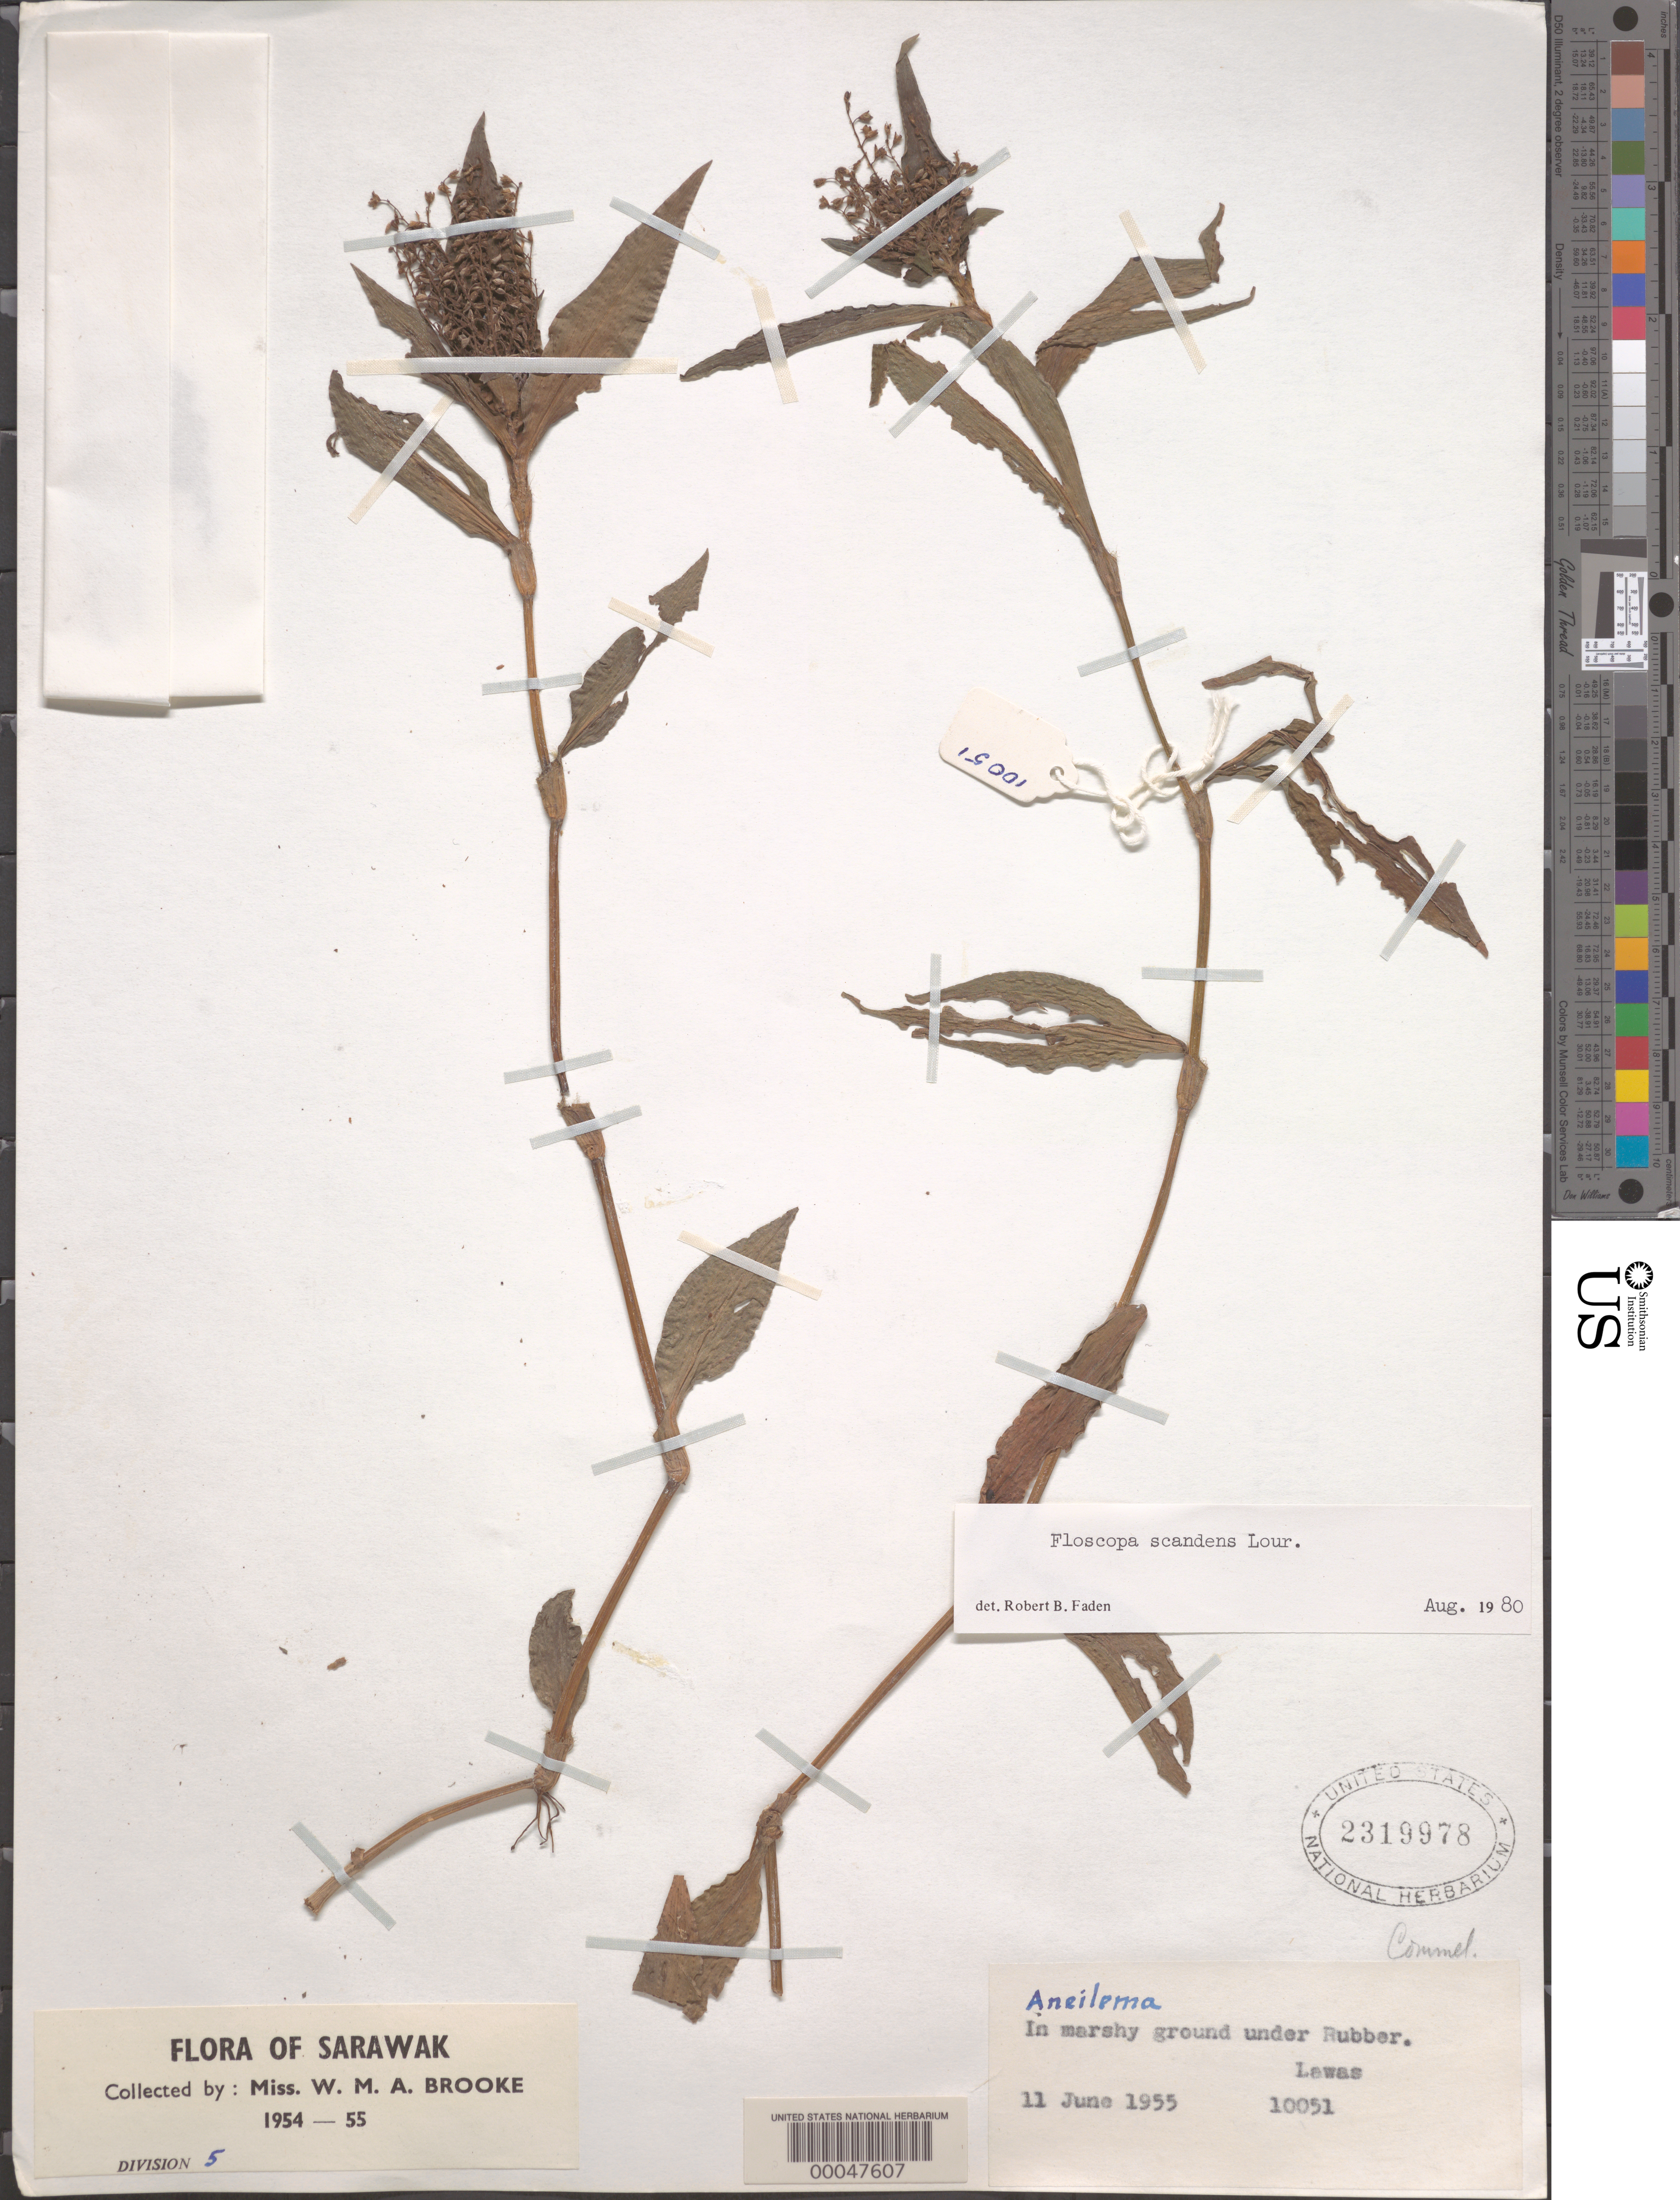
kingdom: Plantae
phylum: Tracheophyta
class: Liliopsida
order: Commelinales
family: Commelinaceae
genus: Floscopa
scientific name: Floscopa scandens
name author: Lour.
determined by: Faden, Robert B., (US), Smithsonian Institution - National Museum of Natural History (UNITED STATES)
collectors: W. Brooke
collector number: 10051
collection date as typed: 11 Jun 1955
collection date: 1955-06-11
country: Malaysia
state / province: Sarawak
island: Borneo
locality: Lawas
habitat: Marsh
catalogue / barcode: US 2319978